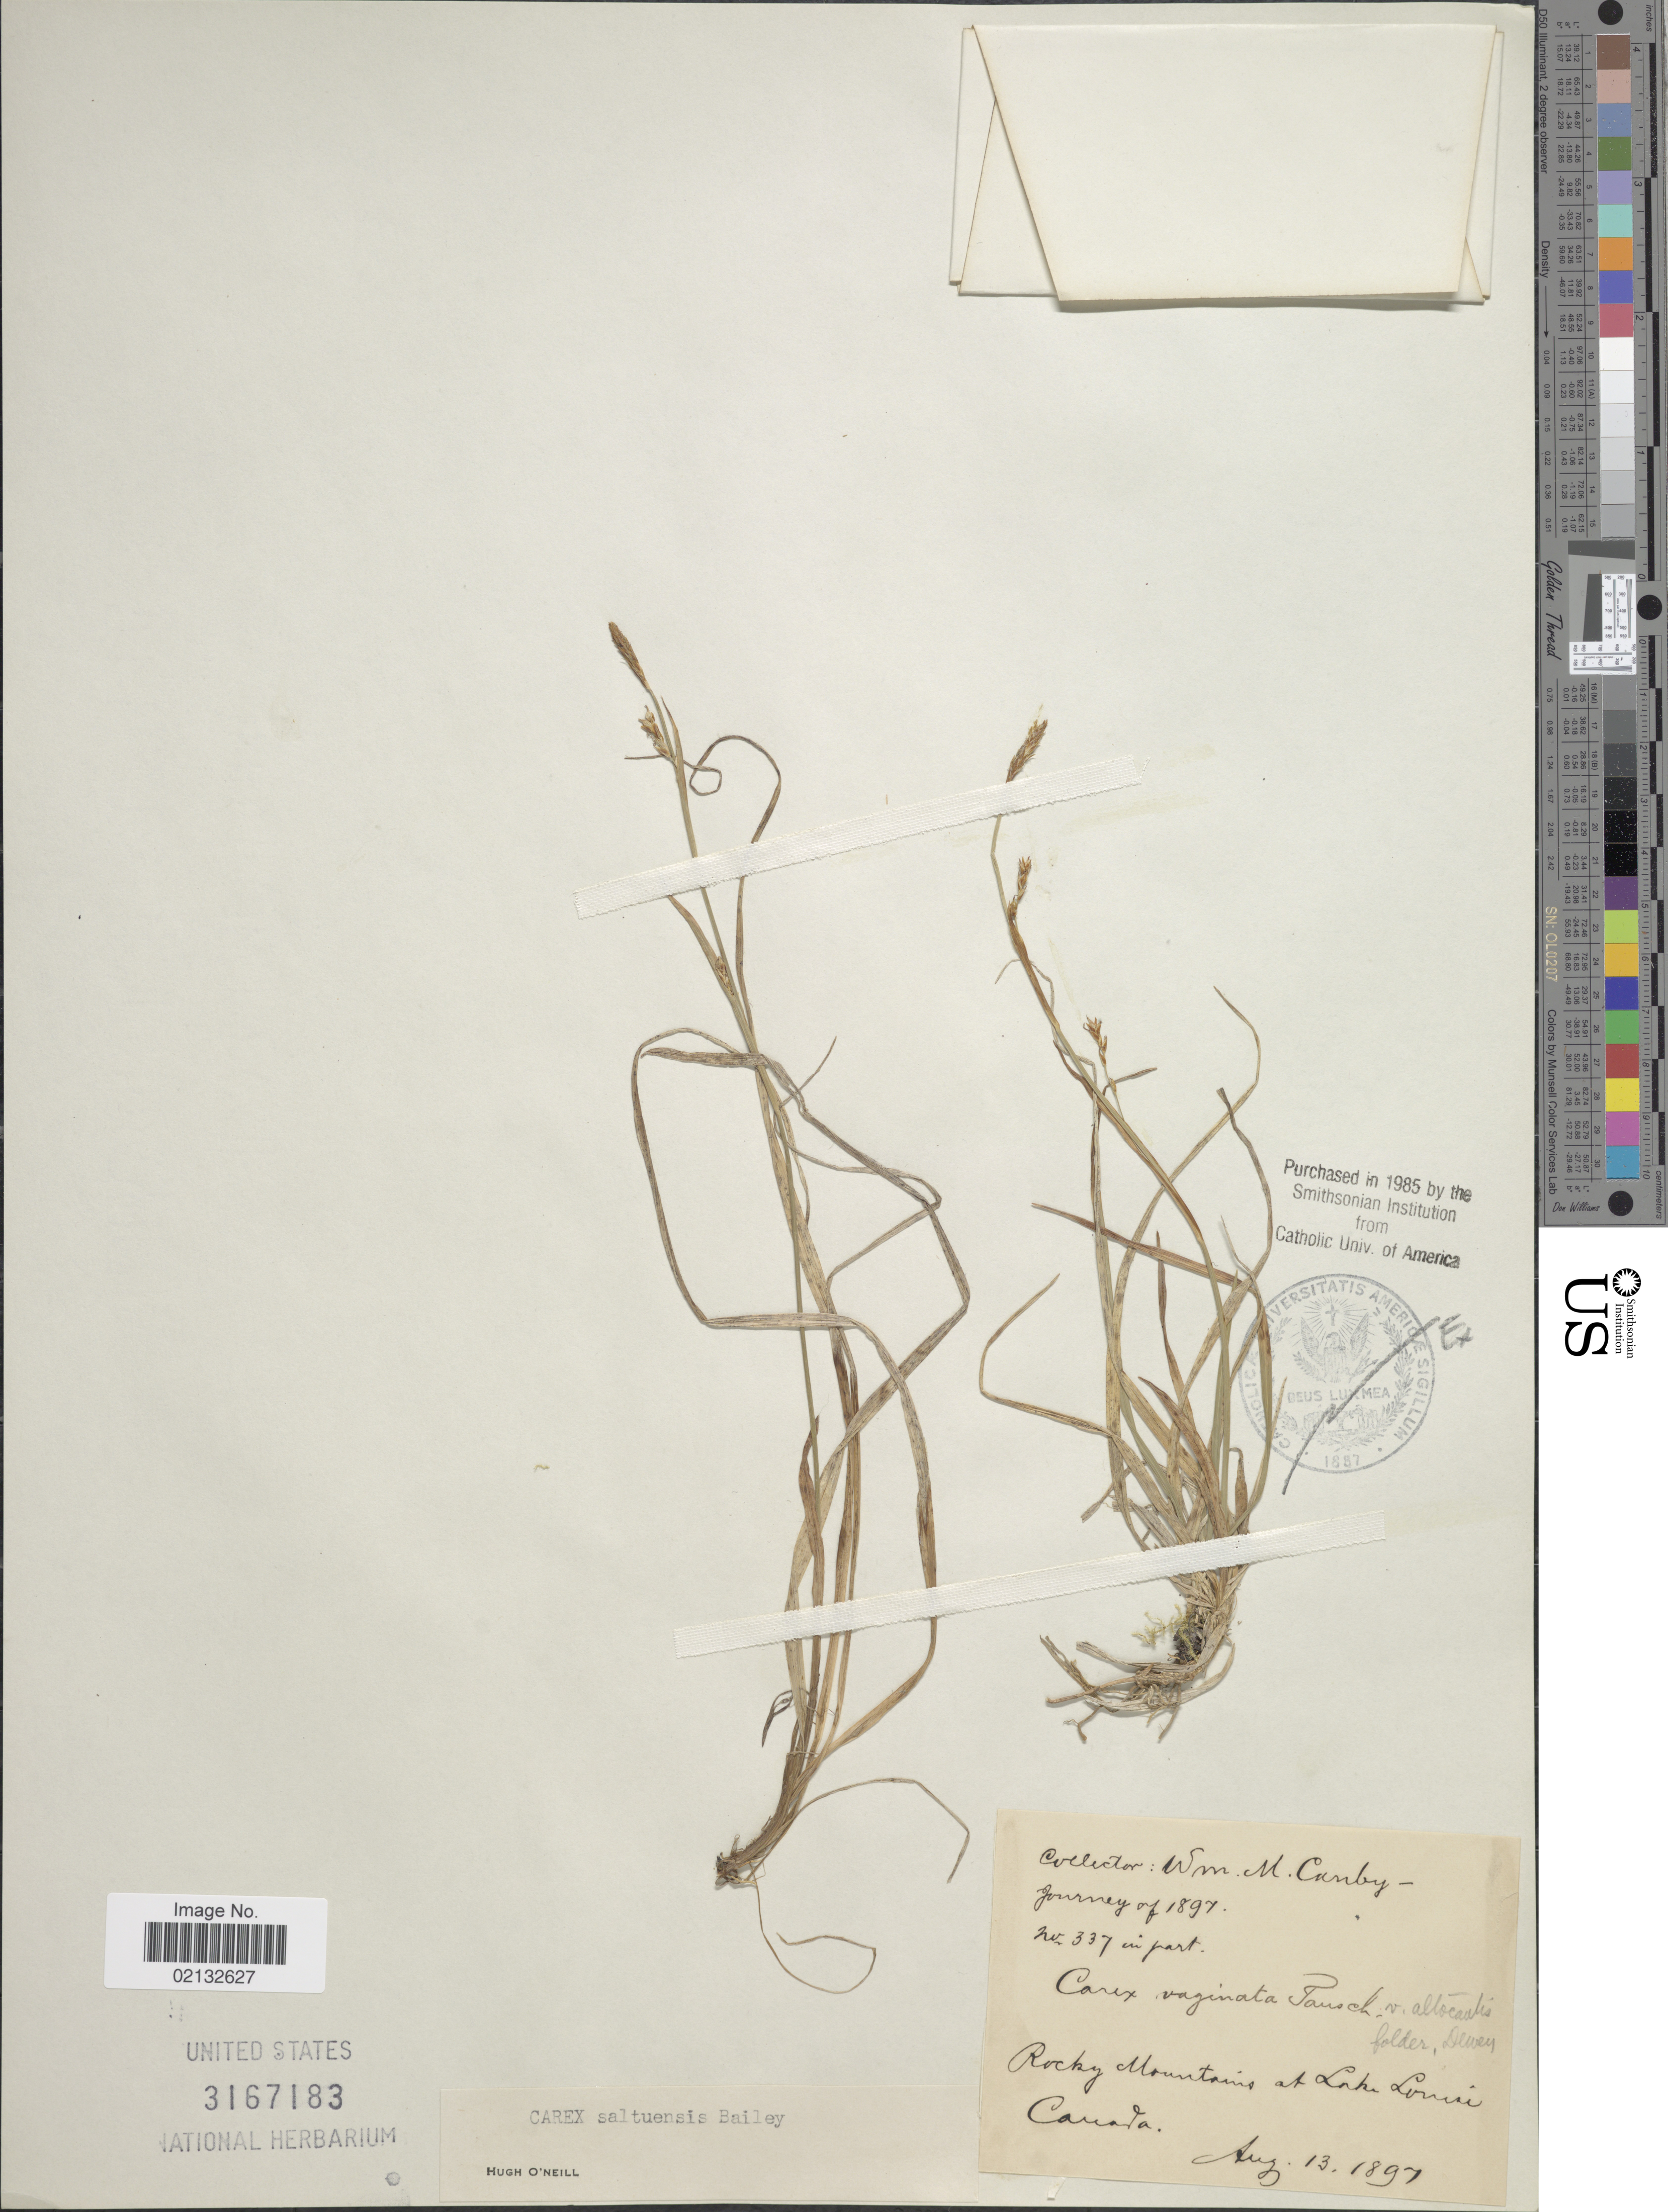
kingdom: Plantae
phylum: Tracheophyta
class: Liliopsida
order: Poales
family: Cyperaceae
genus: Carex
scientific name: Carex vaginata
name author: Tausch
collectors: W. M. Canby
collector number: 337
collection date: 1897-08-13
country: Canada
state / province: Alberta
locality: Rocky Mountains at Lake Louise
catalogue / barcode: US 3167183